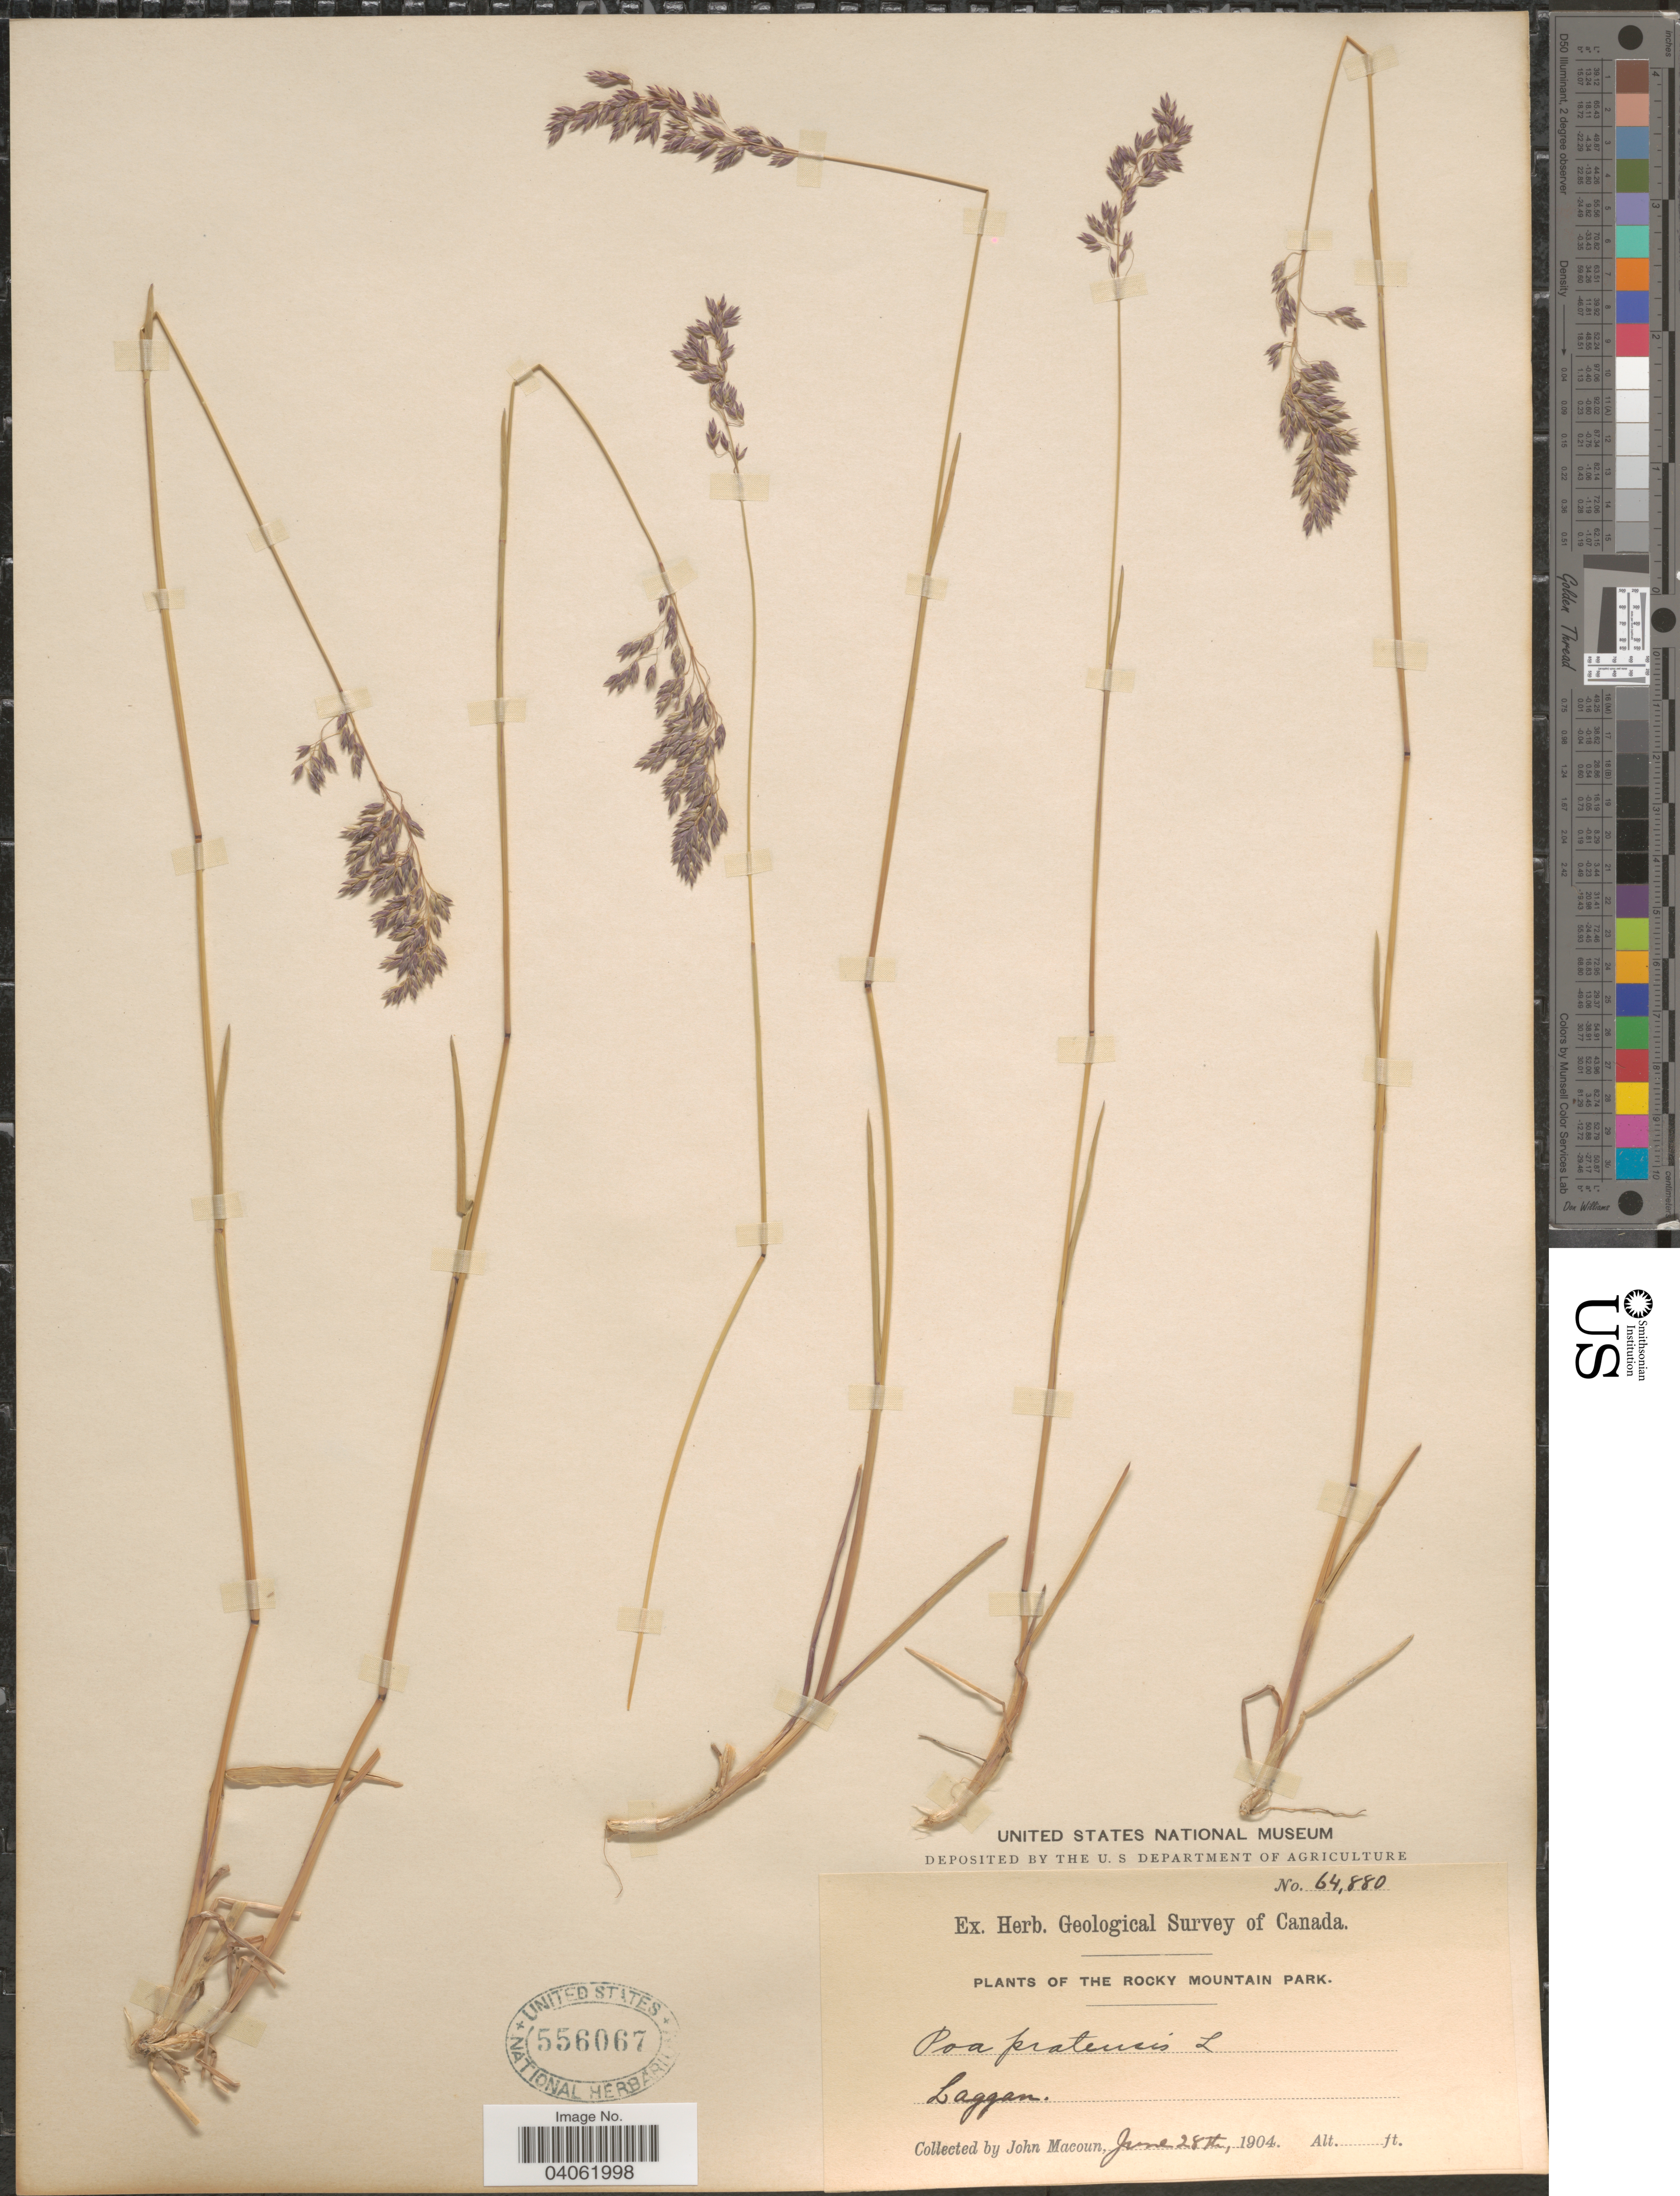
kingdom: Plantae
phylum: Tracheophyta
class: Liliopsida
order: Poales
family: Poaceae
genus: Poa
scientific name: Poa pratensis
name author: L.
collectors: J. Macoun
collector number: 64880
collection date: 1904-06-28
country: Canada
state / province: Alberta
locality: The Rocky Mountain Park. Laggan.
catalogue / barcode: US 556067